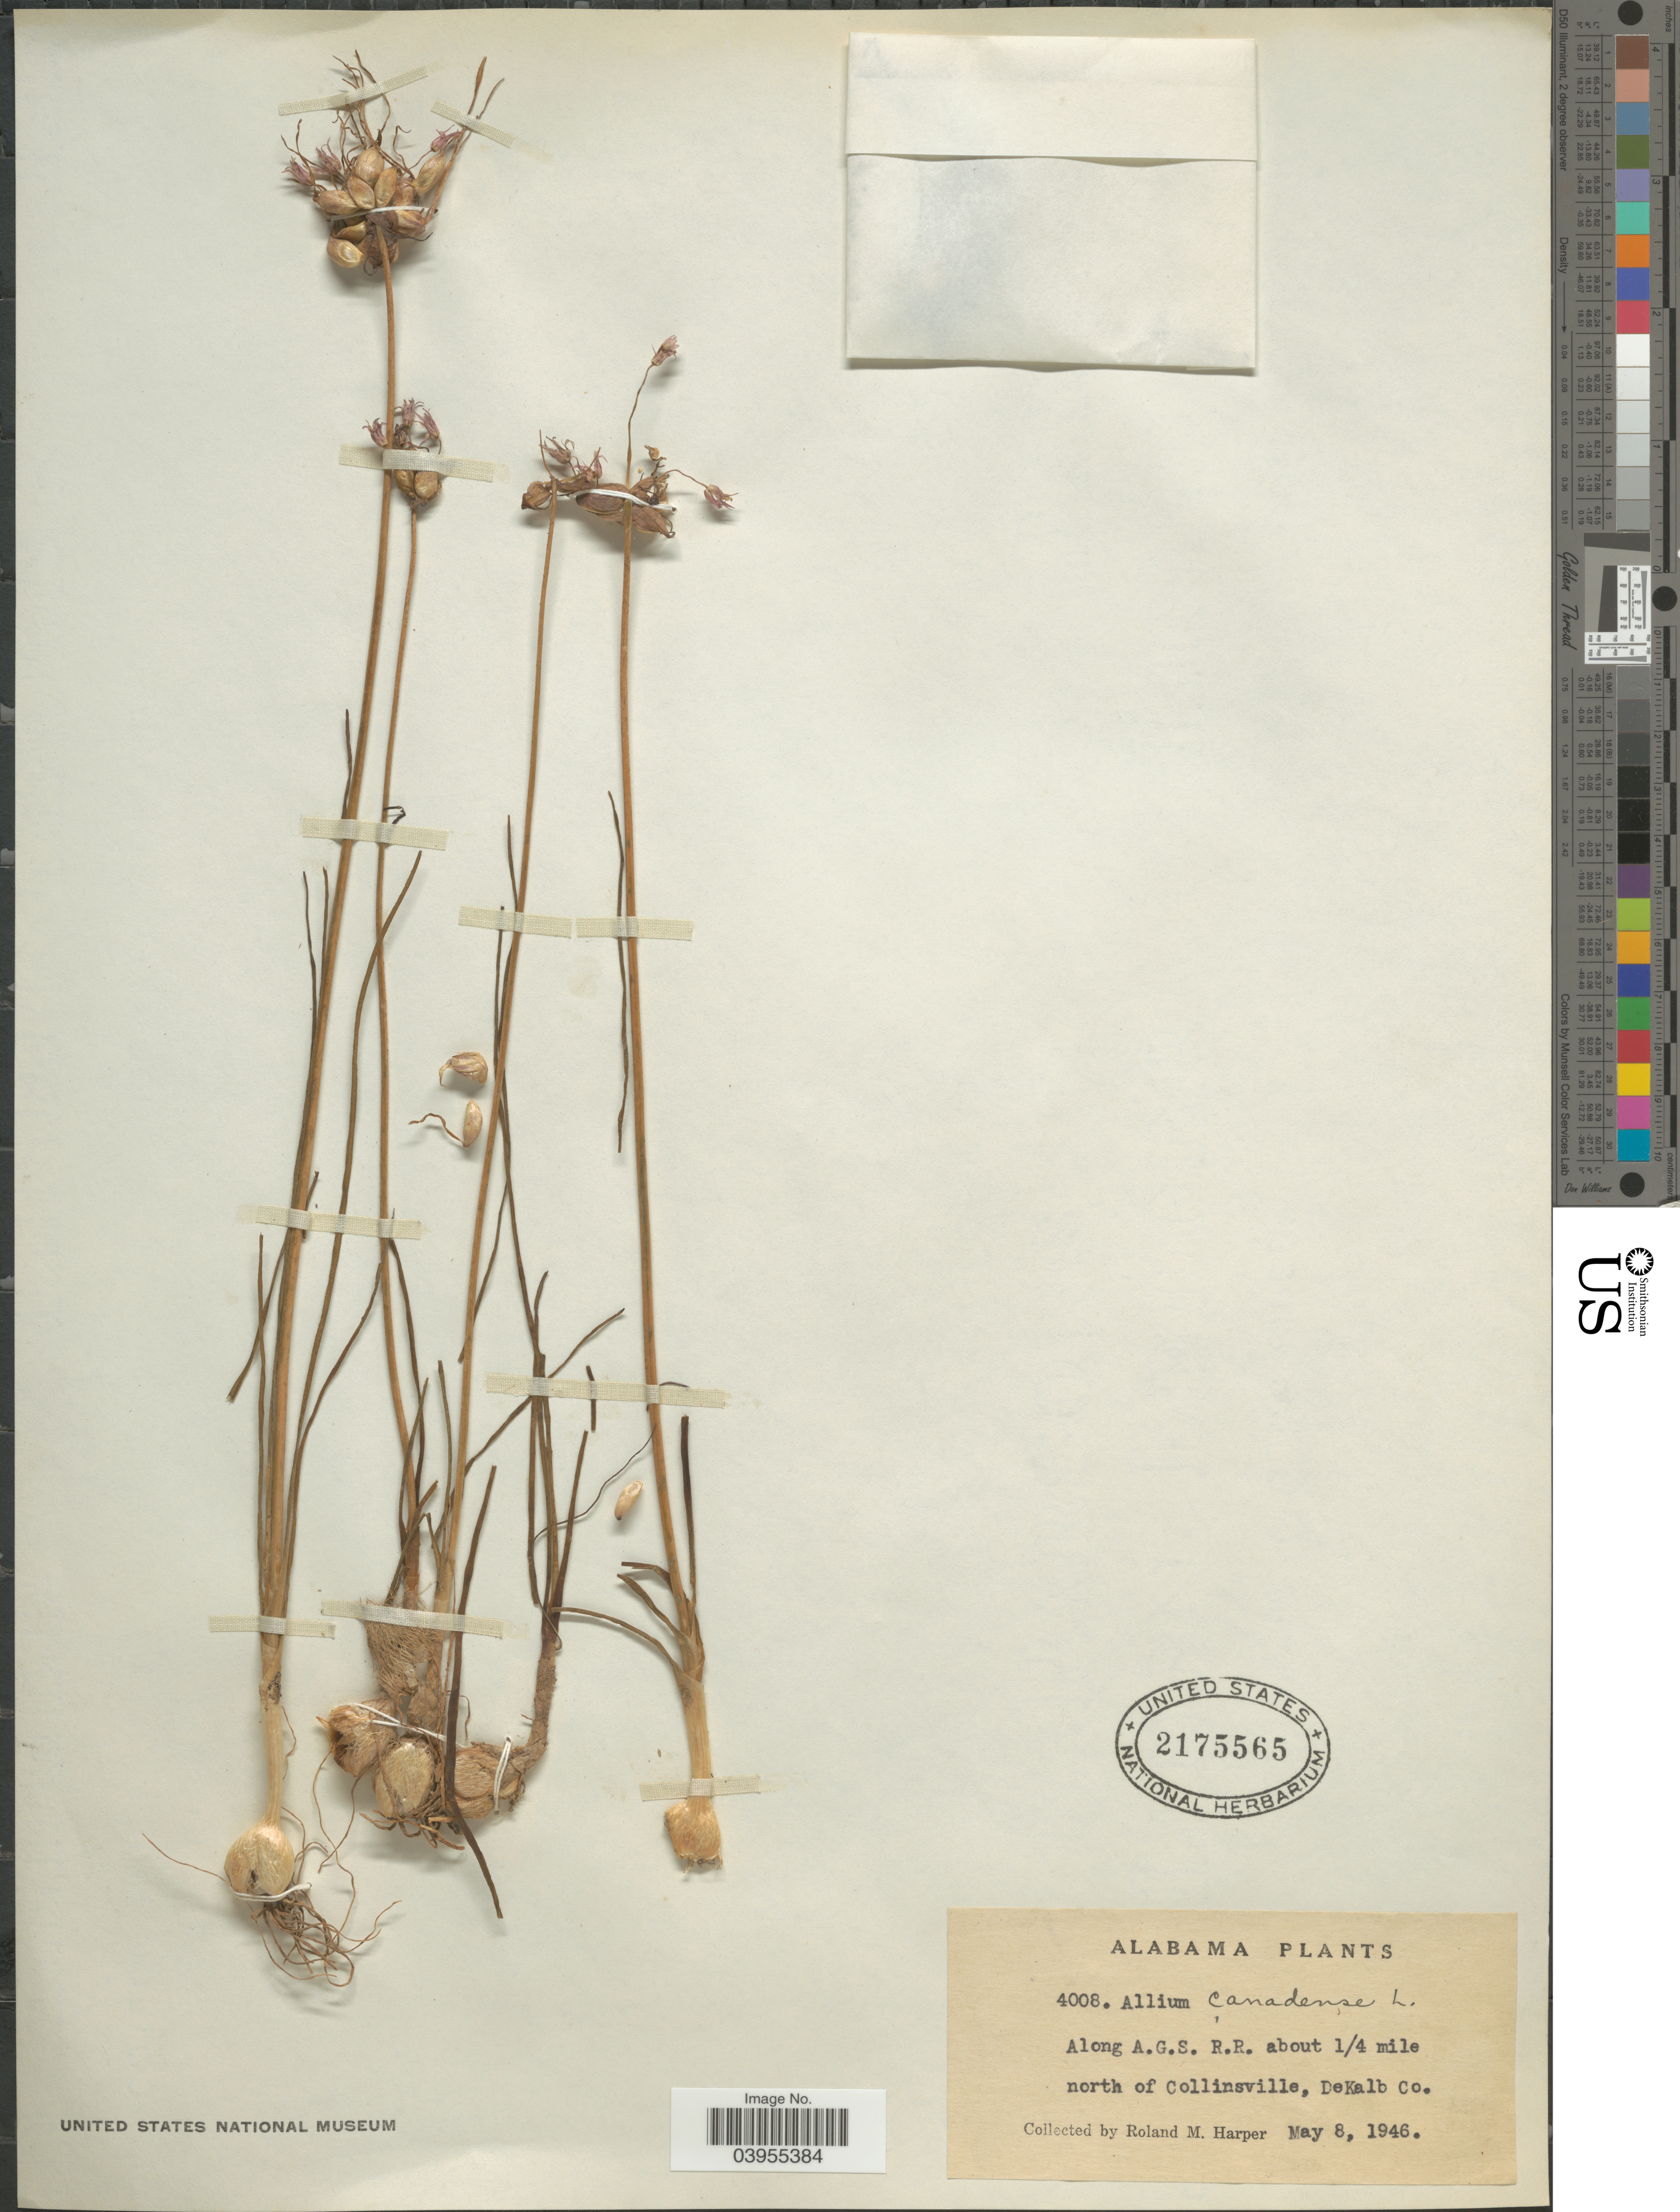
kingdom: Plantae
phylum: Tracheophyta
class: Liliopsida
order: Asparagales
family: Amaryllidaceae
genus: Allium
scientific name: Allium canadense var. mobilense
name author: (Regel) Traub & Ownbey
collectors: R. M. Harper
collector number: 4008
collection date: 1946-05-08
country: United States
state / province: Alabama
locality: Along A.G.S. R.R. about 1/4 mile north of Collinsville, DeKalb Co.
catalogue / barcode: US 2175565